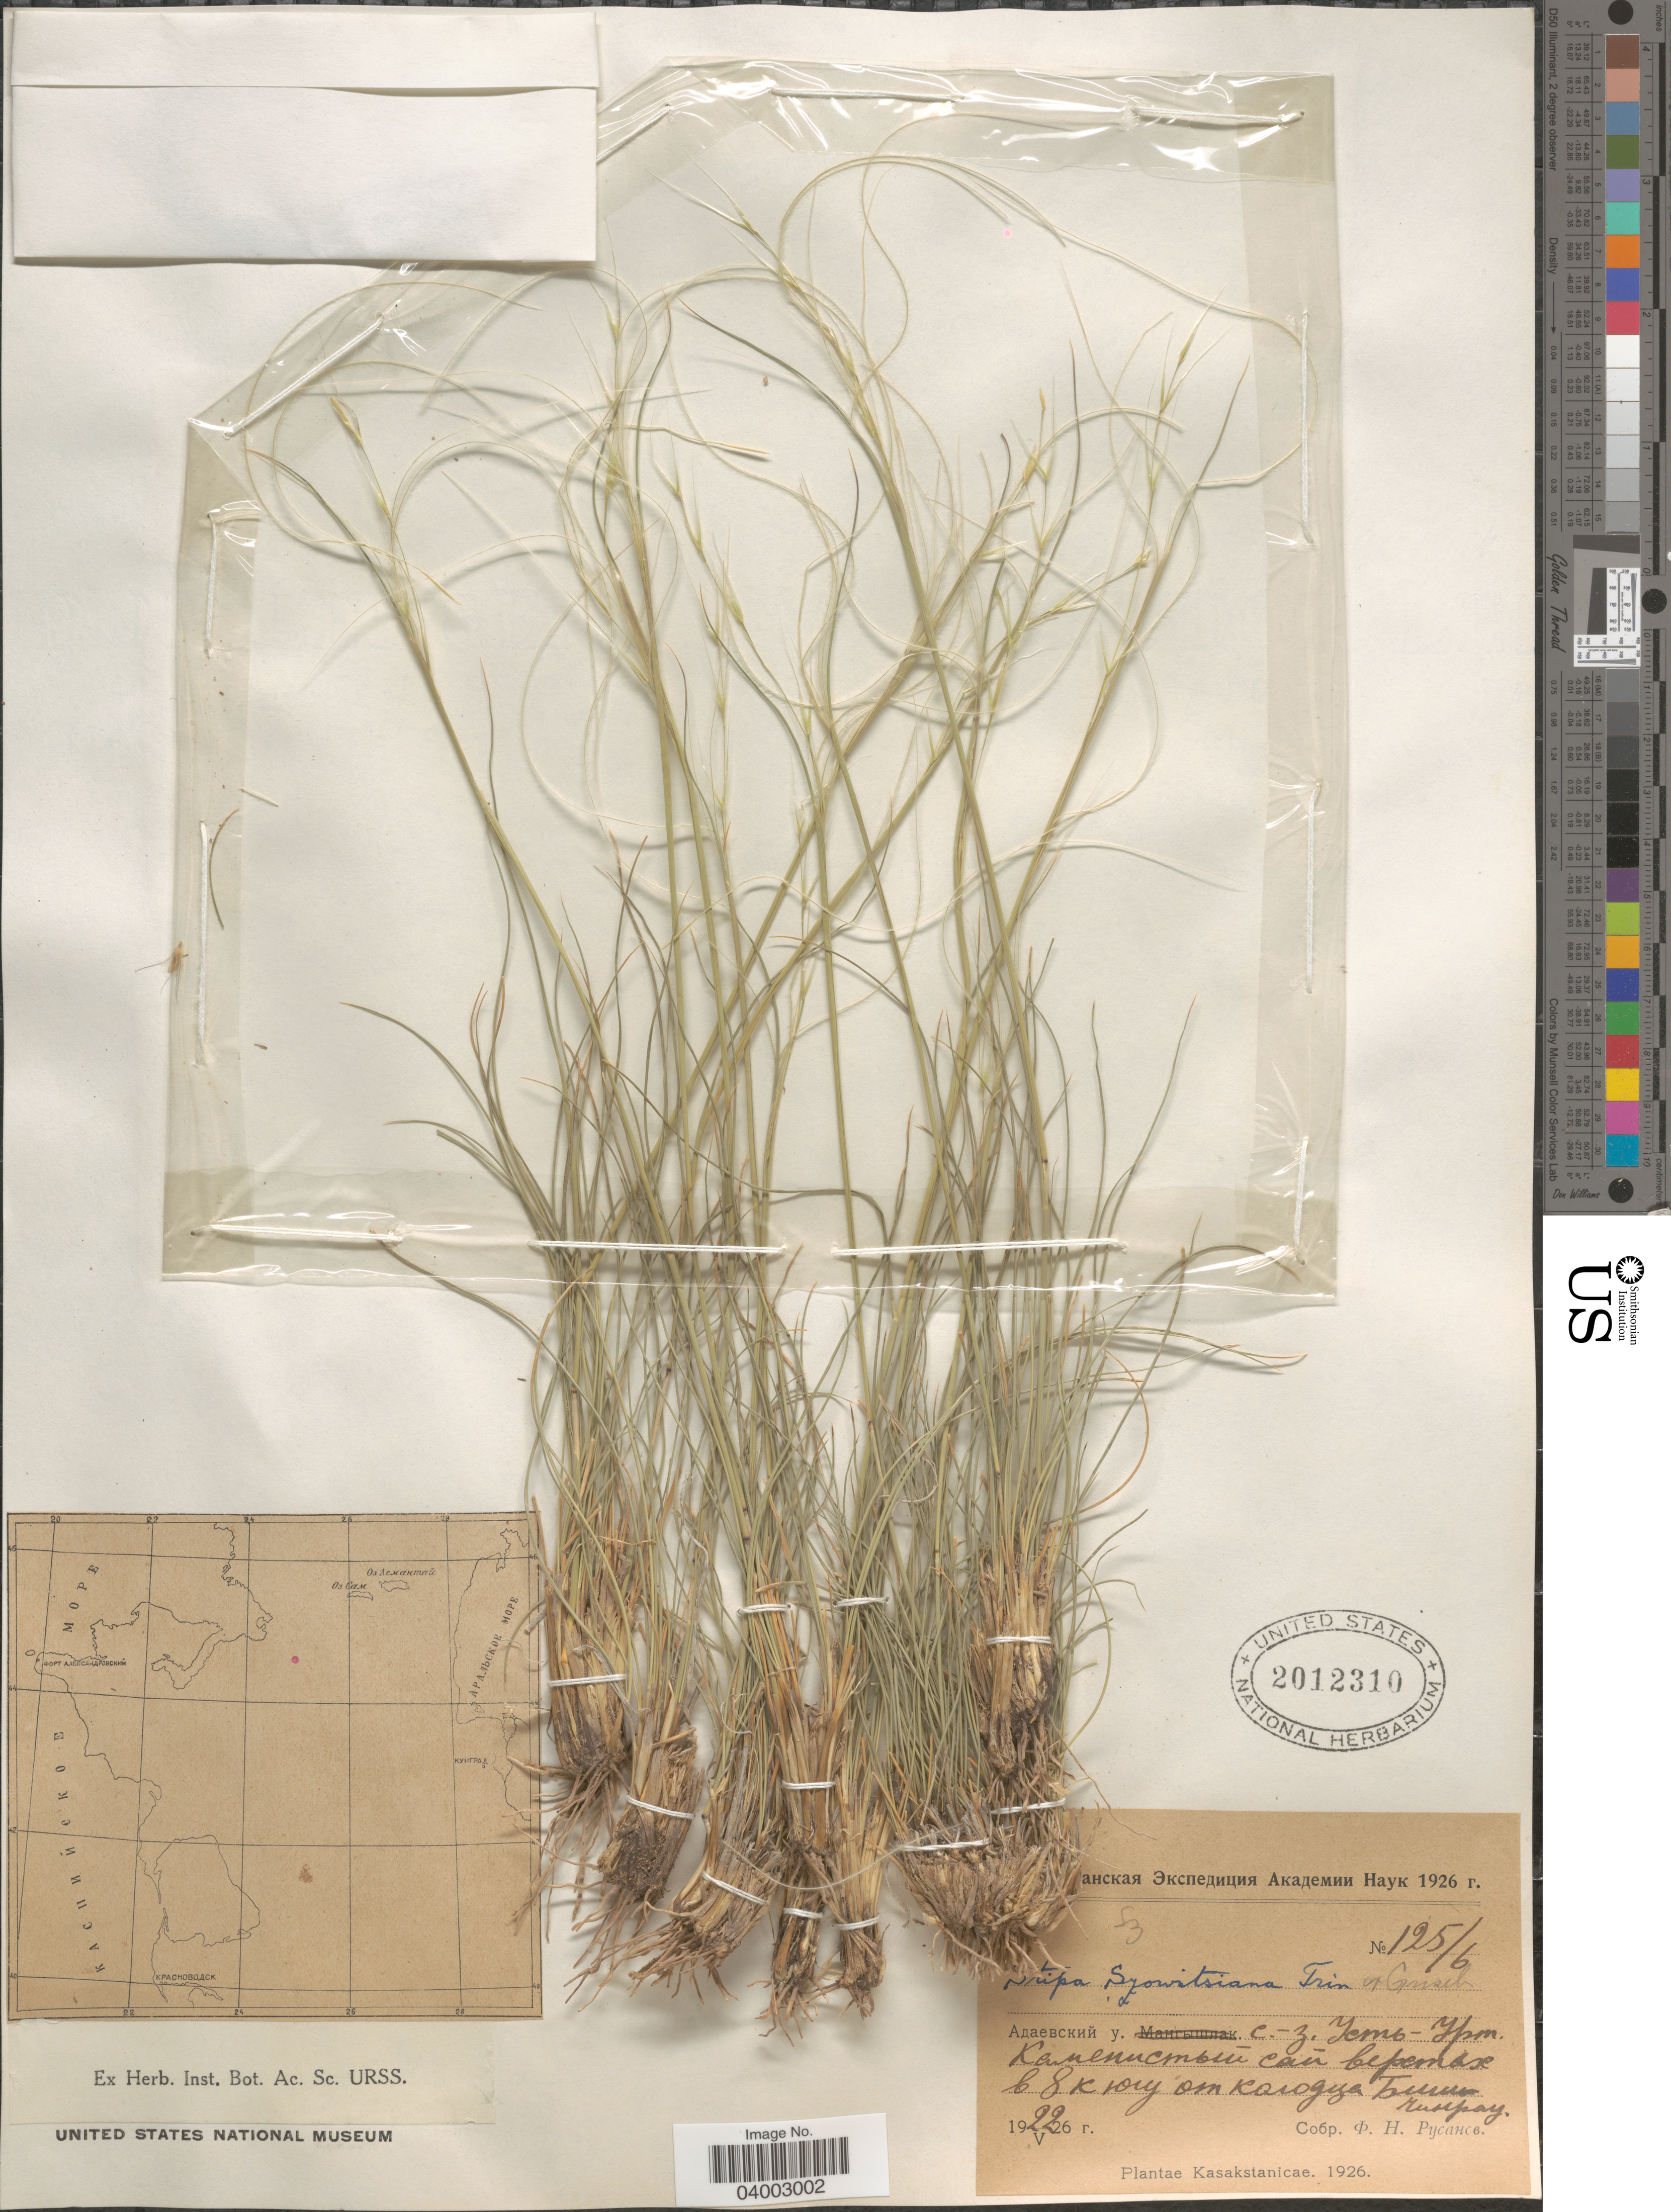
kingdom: Plantae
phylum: Tracheophyta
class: Liliopsida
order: Poales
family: Poaceae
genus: Stipa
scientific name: Stipa szovitsiana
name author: (Trin. & Rupr.) Griseb.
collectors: F. Rusanov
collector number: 125/6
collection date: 1926-05-22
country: Kazakhstan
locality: Ust-Urt, 8 km S of Kolodets Bish-Chingray,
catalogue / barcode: US 2012310